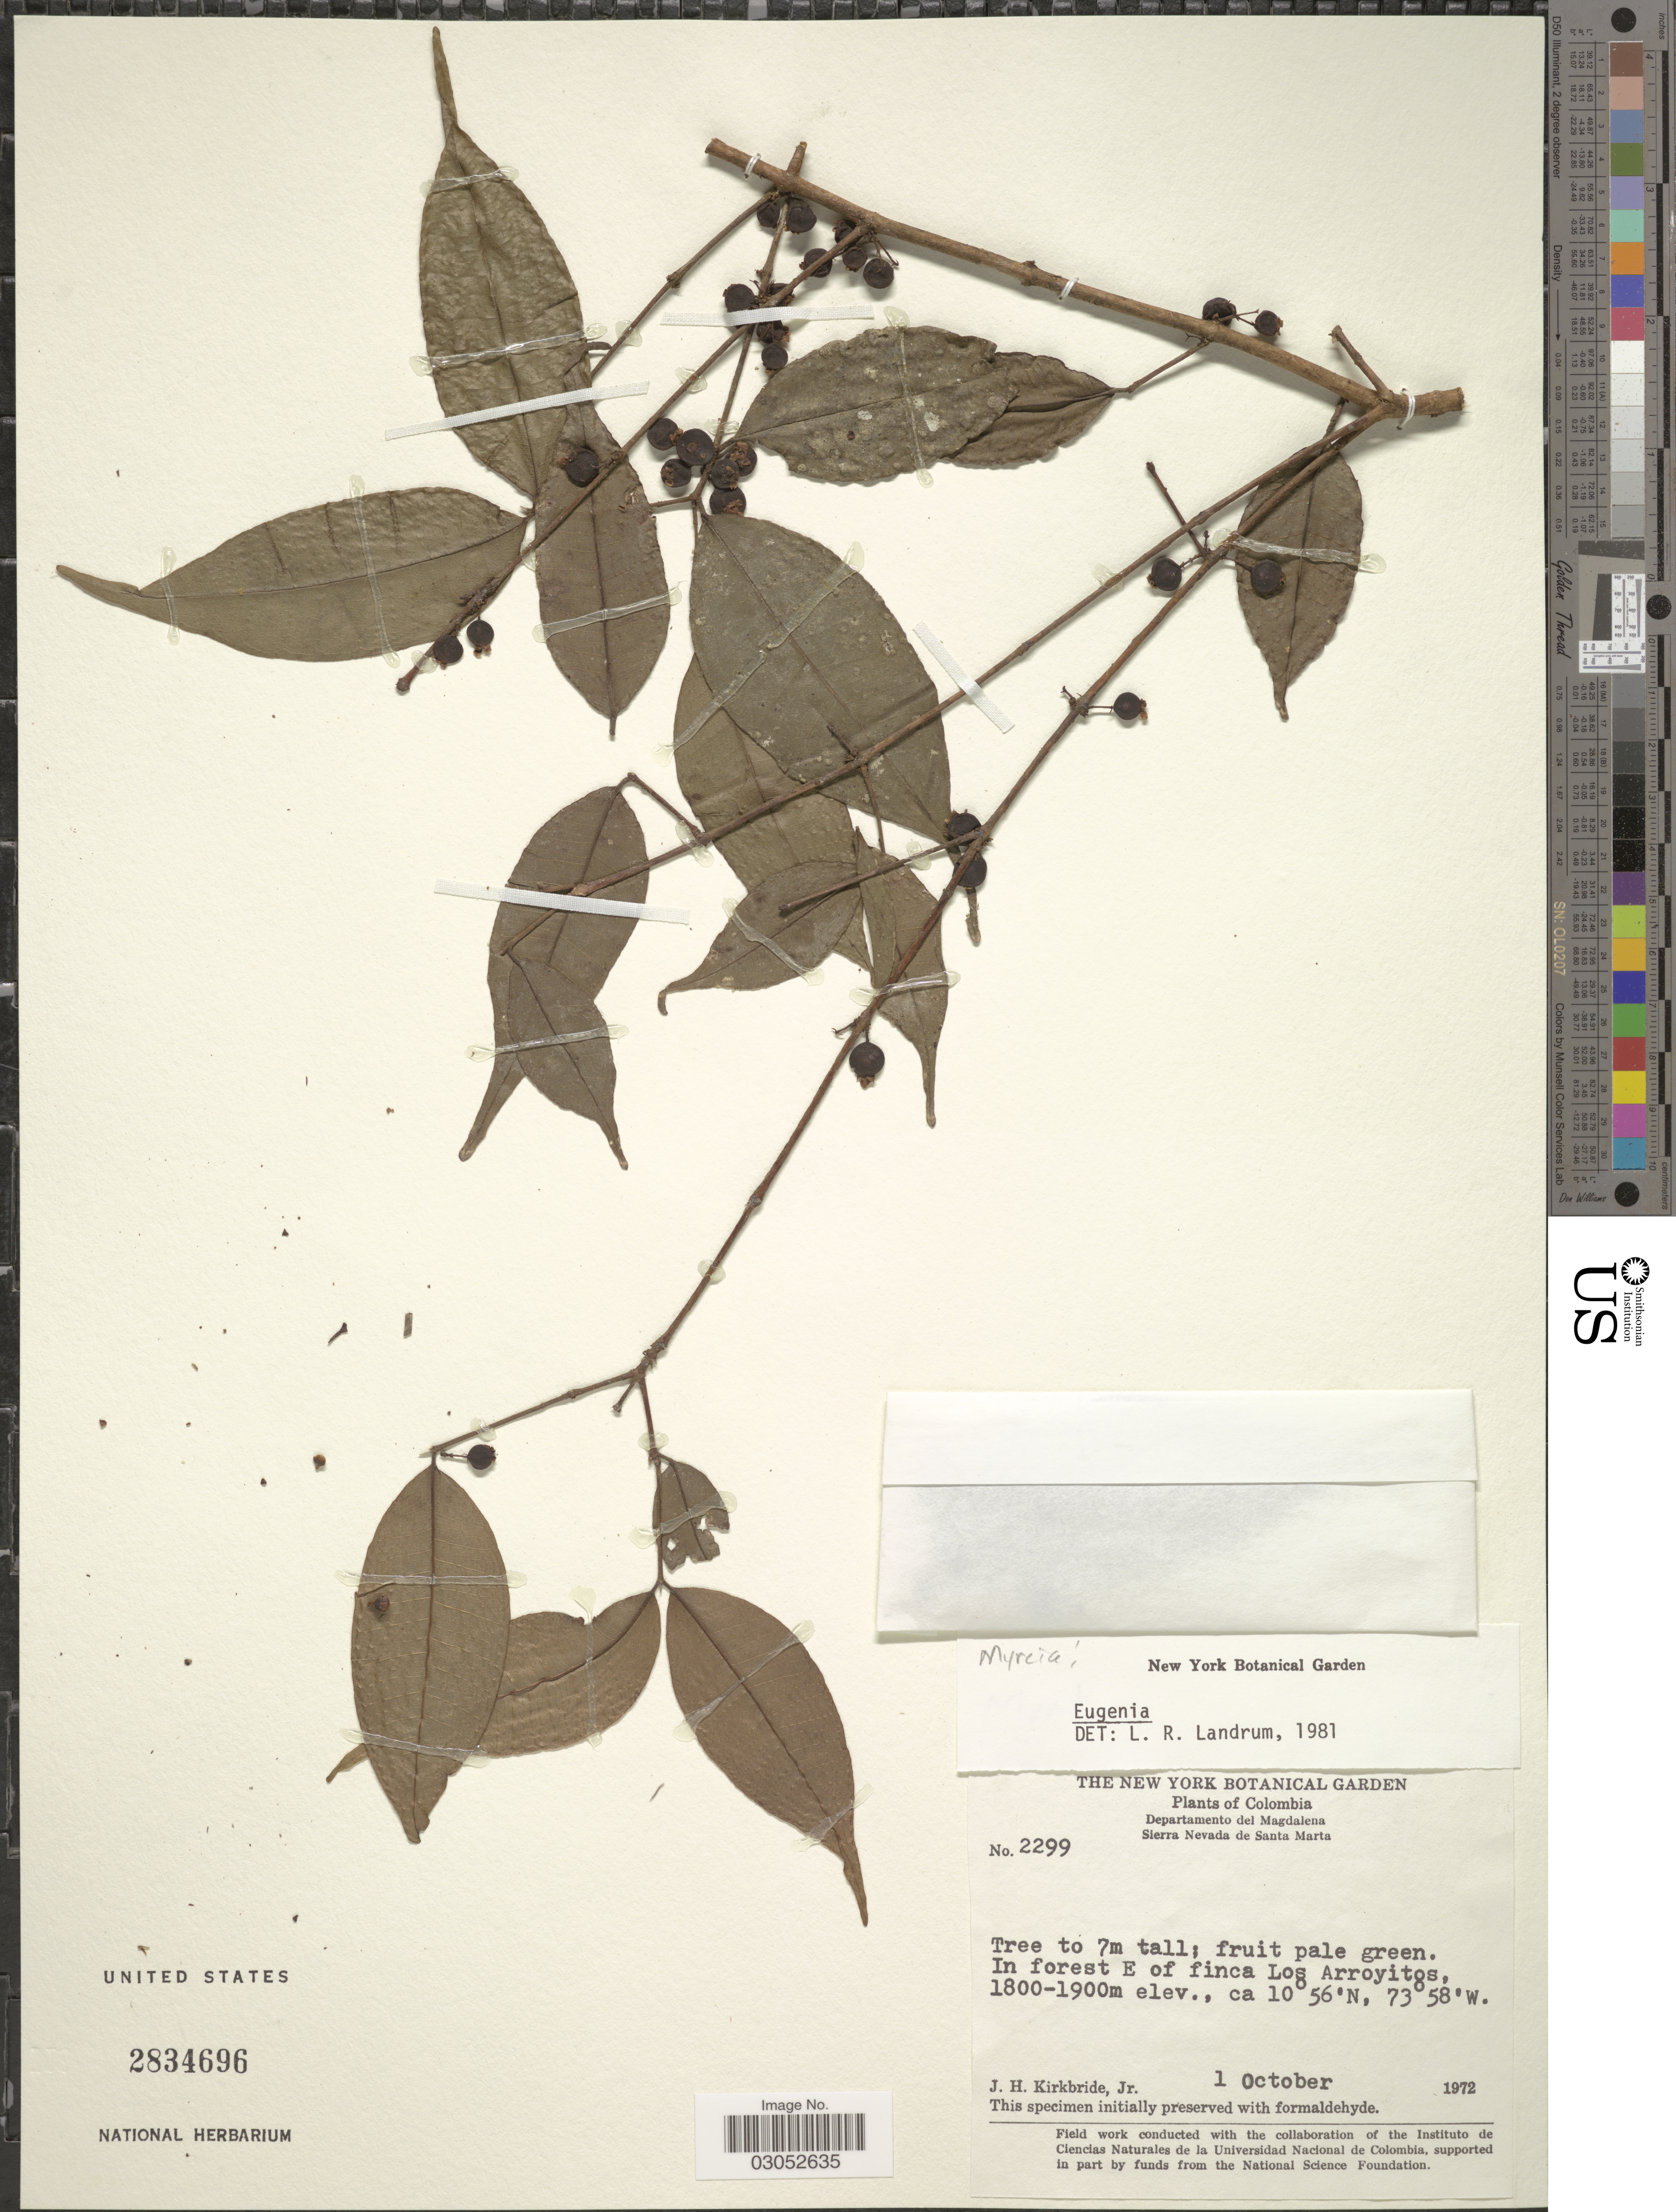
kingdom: Plantae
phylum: Tracheophyta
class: Magnoliopsida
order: Myrtales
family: Myrtaceae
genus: Myrcia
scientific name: Myrcia sp.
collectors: J. H. Kirkbride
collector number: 2299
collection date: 1972-10-01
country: Colombia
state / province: Magdalena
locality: Departamento de Magdalena, Sierra Nevada de Santa Marta. In forest E of finca Los Arroyitos.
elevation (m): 1800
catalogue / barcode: US 2834696